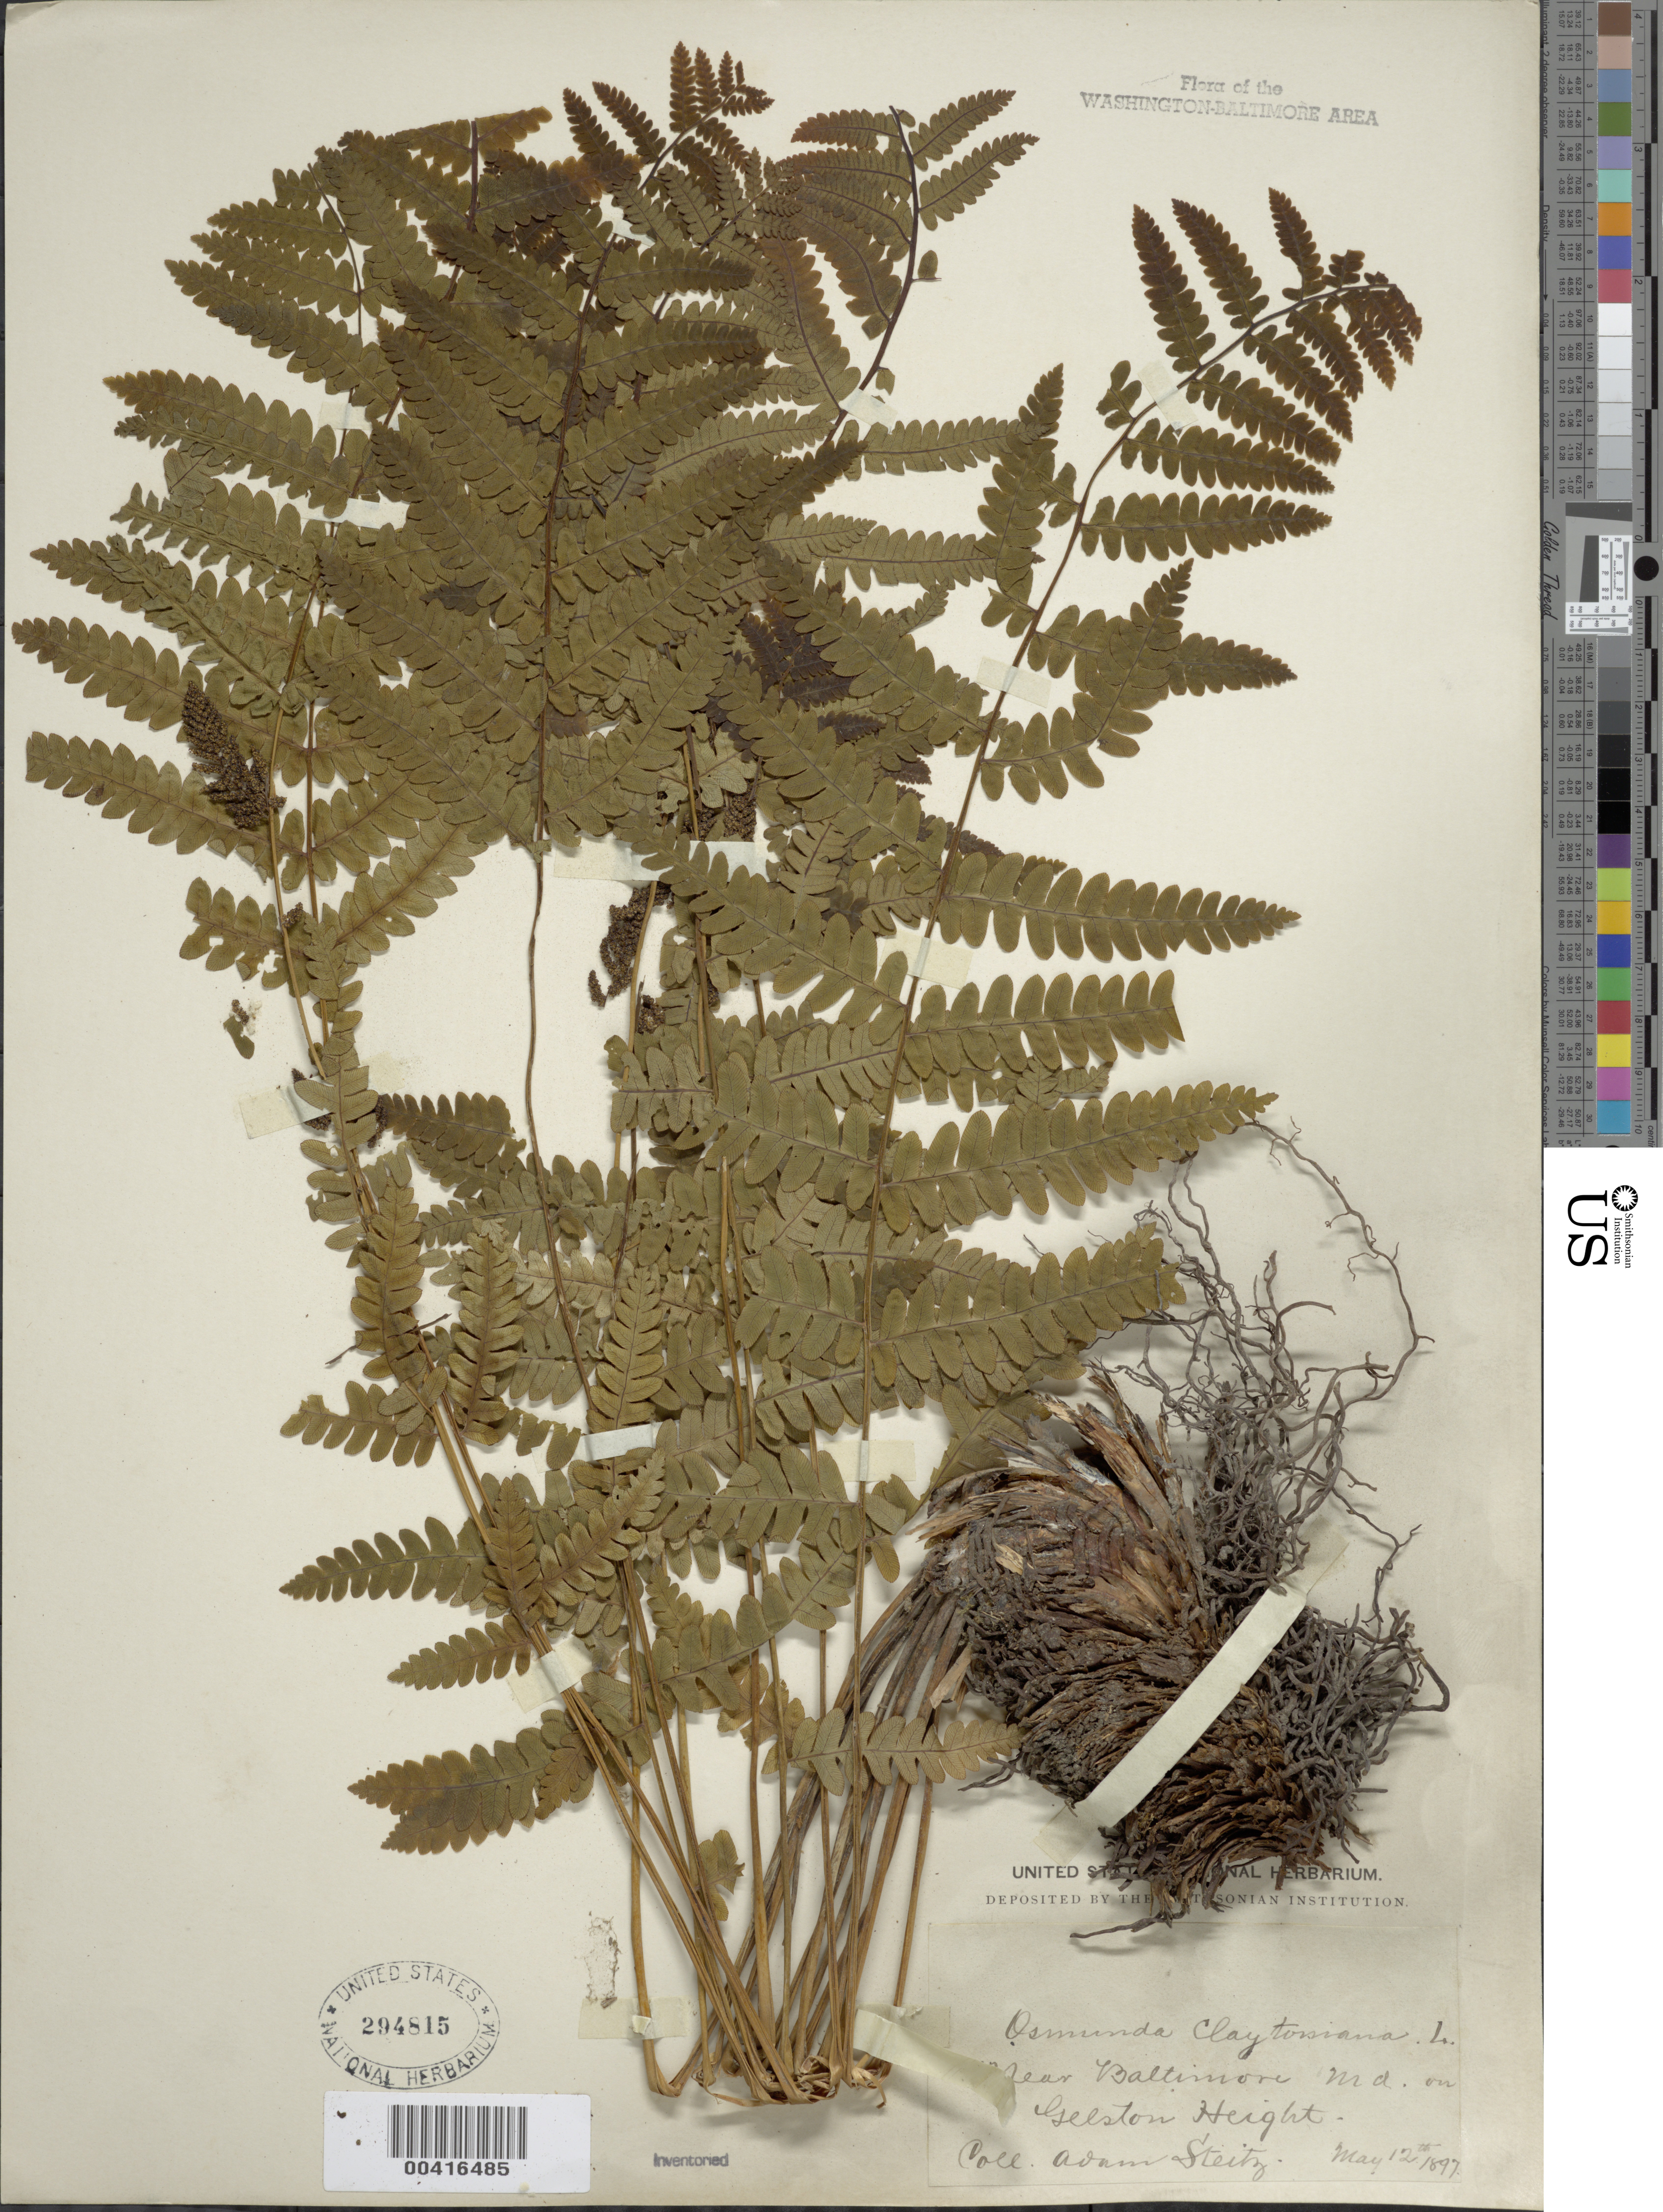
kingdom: Plantae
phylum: Tracheophyta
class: Polypodiopsida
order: Osmundales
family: Osmundaceae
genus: Osmunda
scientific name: Osmunda claytoniana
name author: (L.) Tagawa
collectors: A. Steitz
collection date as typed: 12 May 1897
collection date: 1897-05-12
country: United States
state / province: Maryland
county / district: Baltimore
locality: Gelston Heights, near Baltimore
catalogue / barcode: US 294815